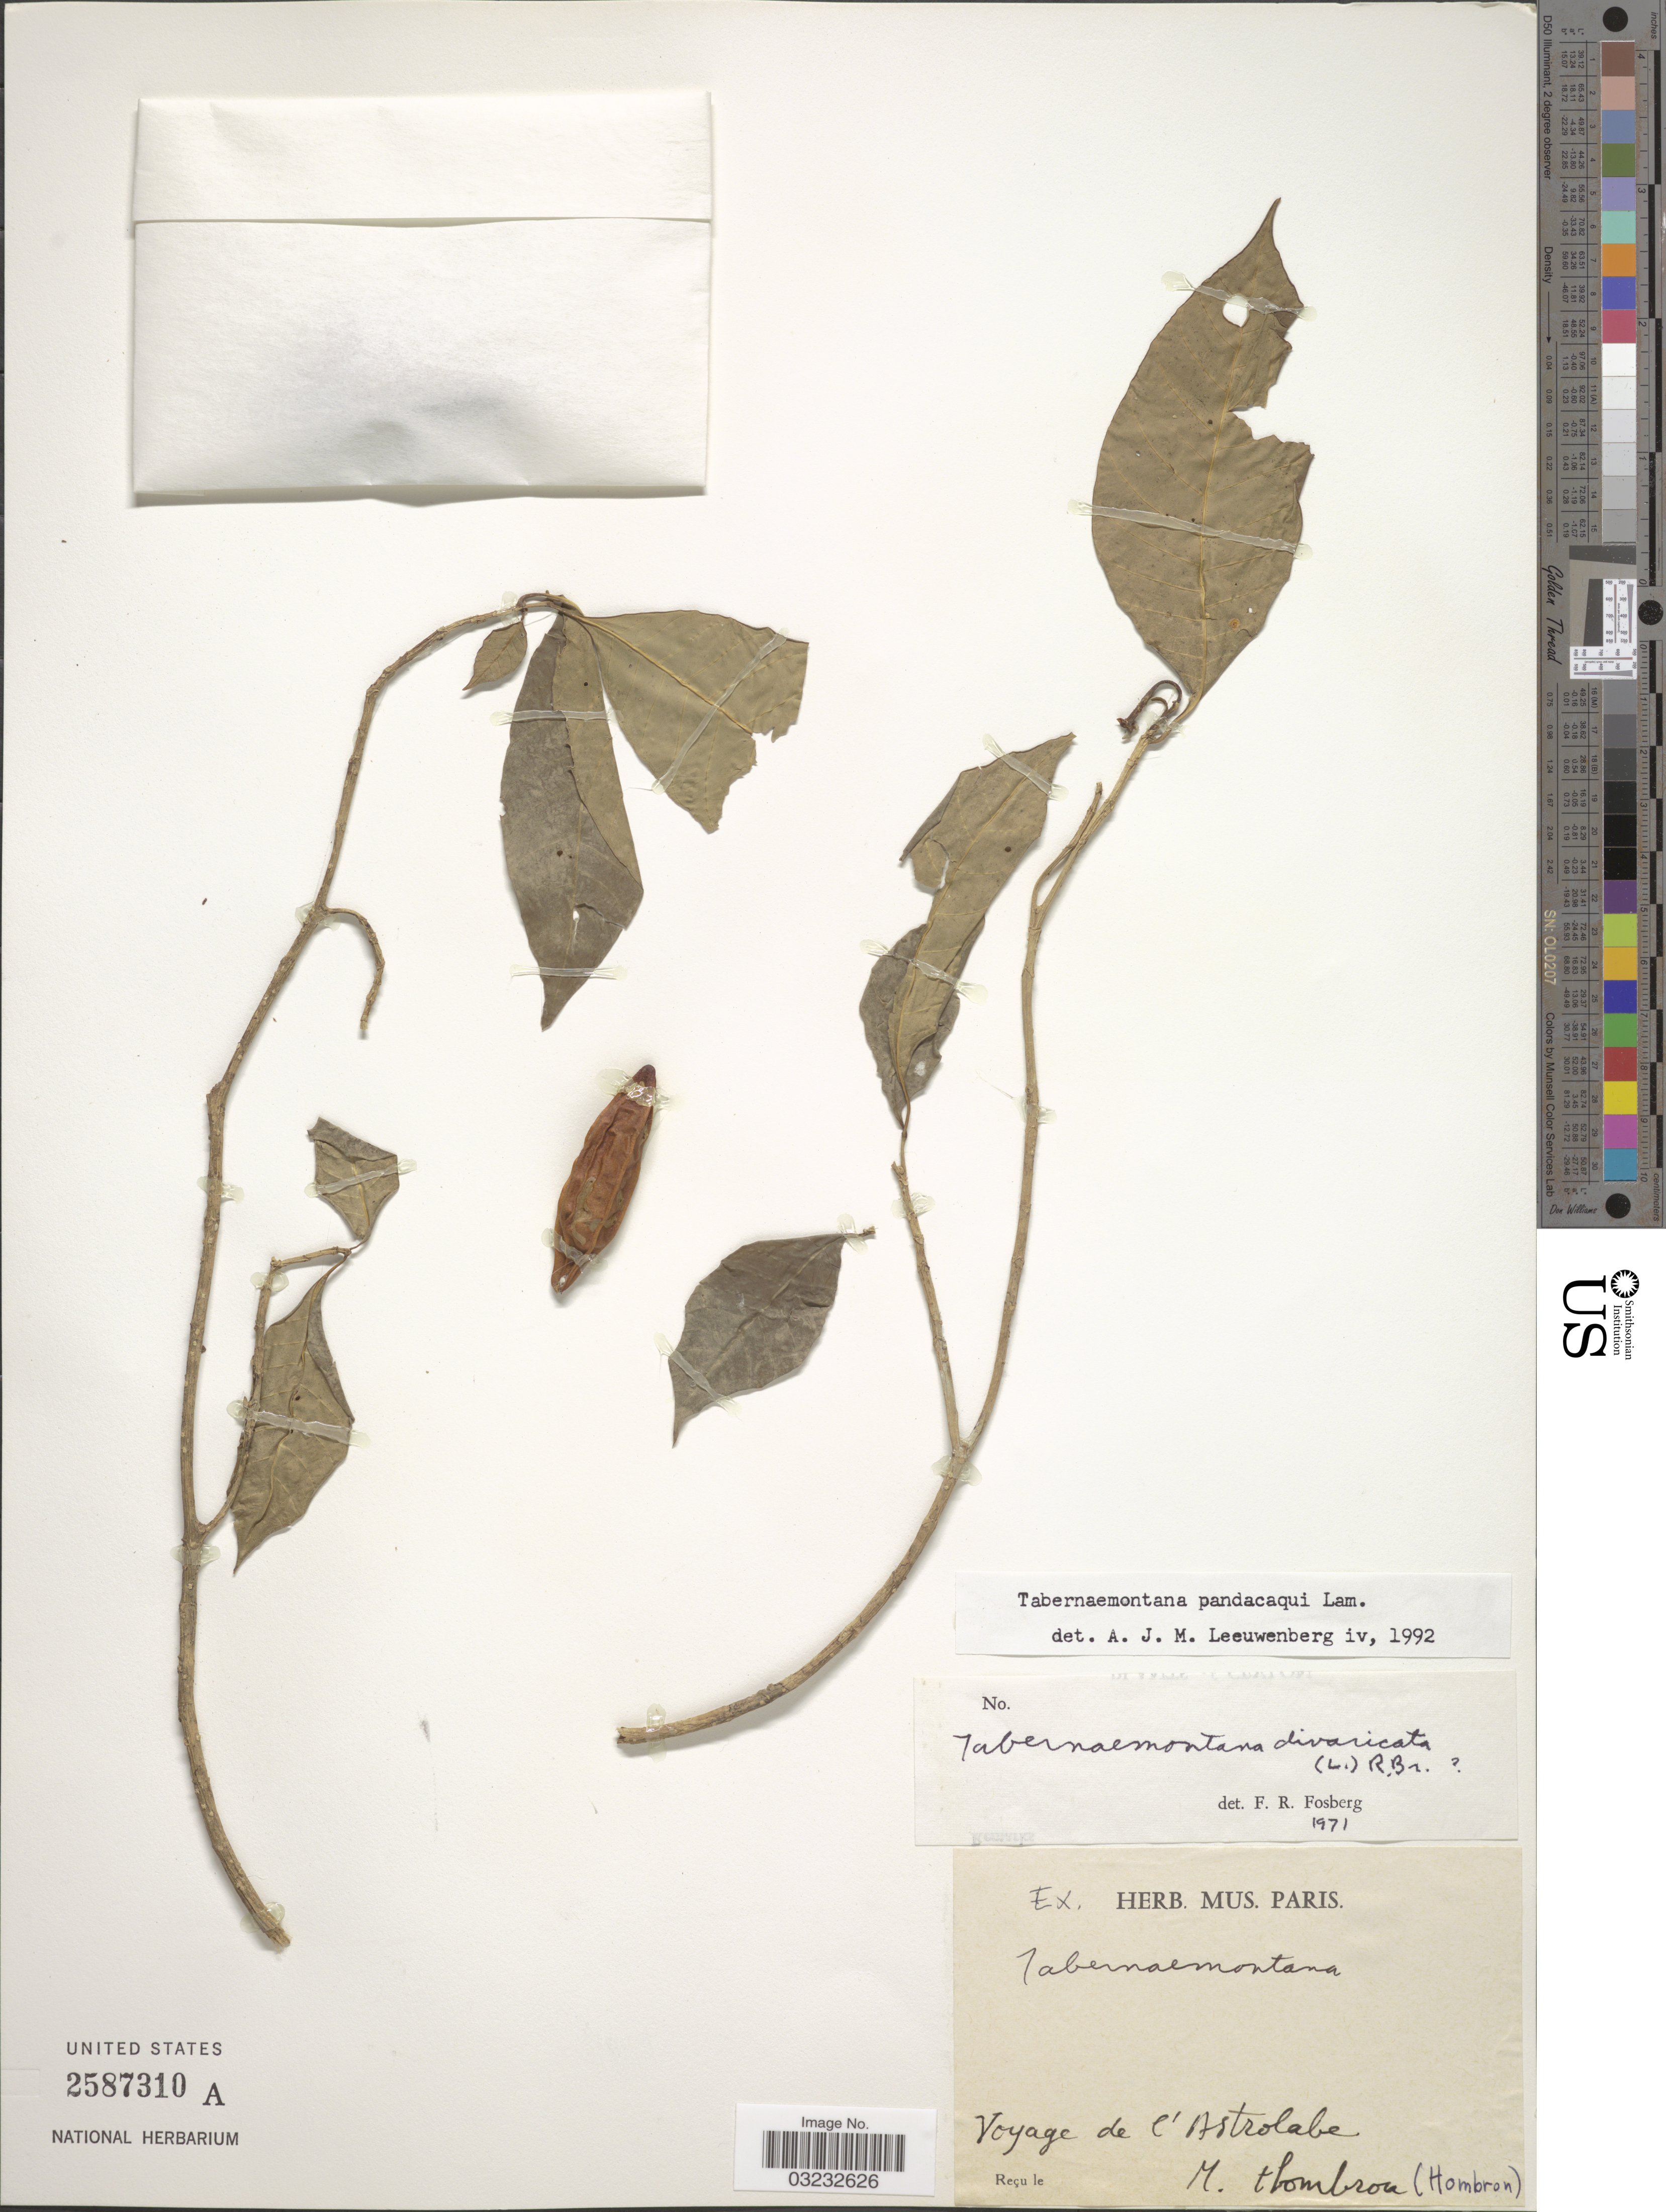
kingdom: Plantae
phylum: Tracheophyta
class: Magnoliopsida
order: Gentianales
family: Apocynaceae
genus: Tabernaemontana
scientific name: Tabernaemontana pandacaqui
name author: Poir.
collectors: M. Hombron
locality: Voyage de L'Astrolabe.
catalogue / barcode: US 2587310A